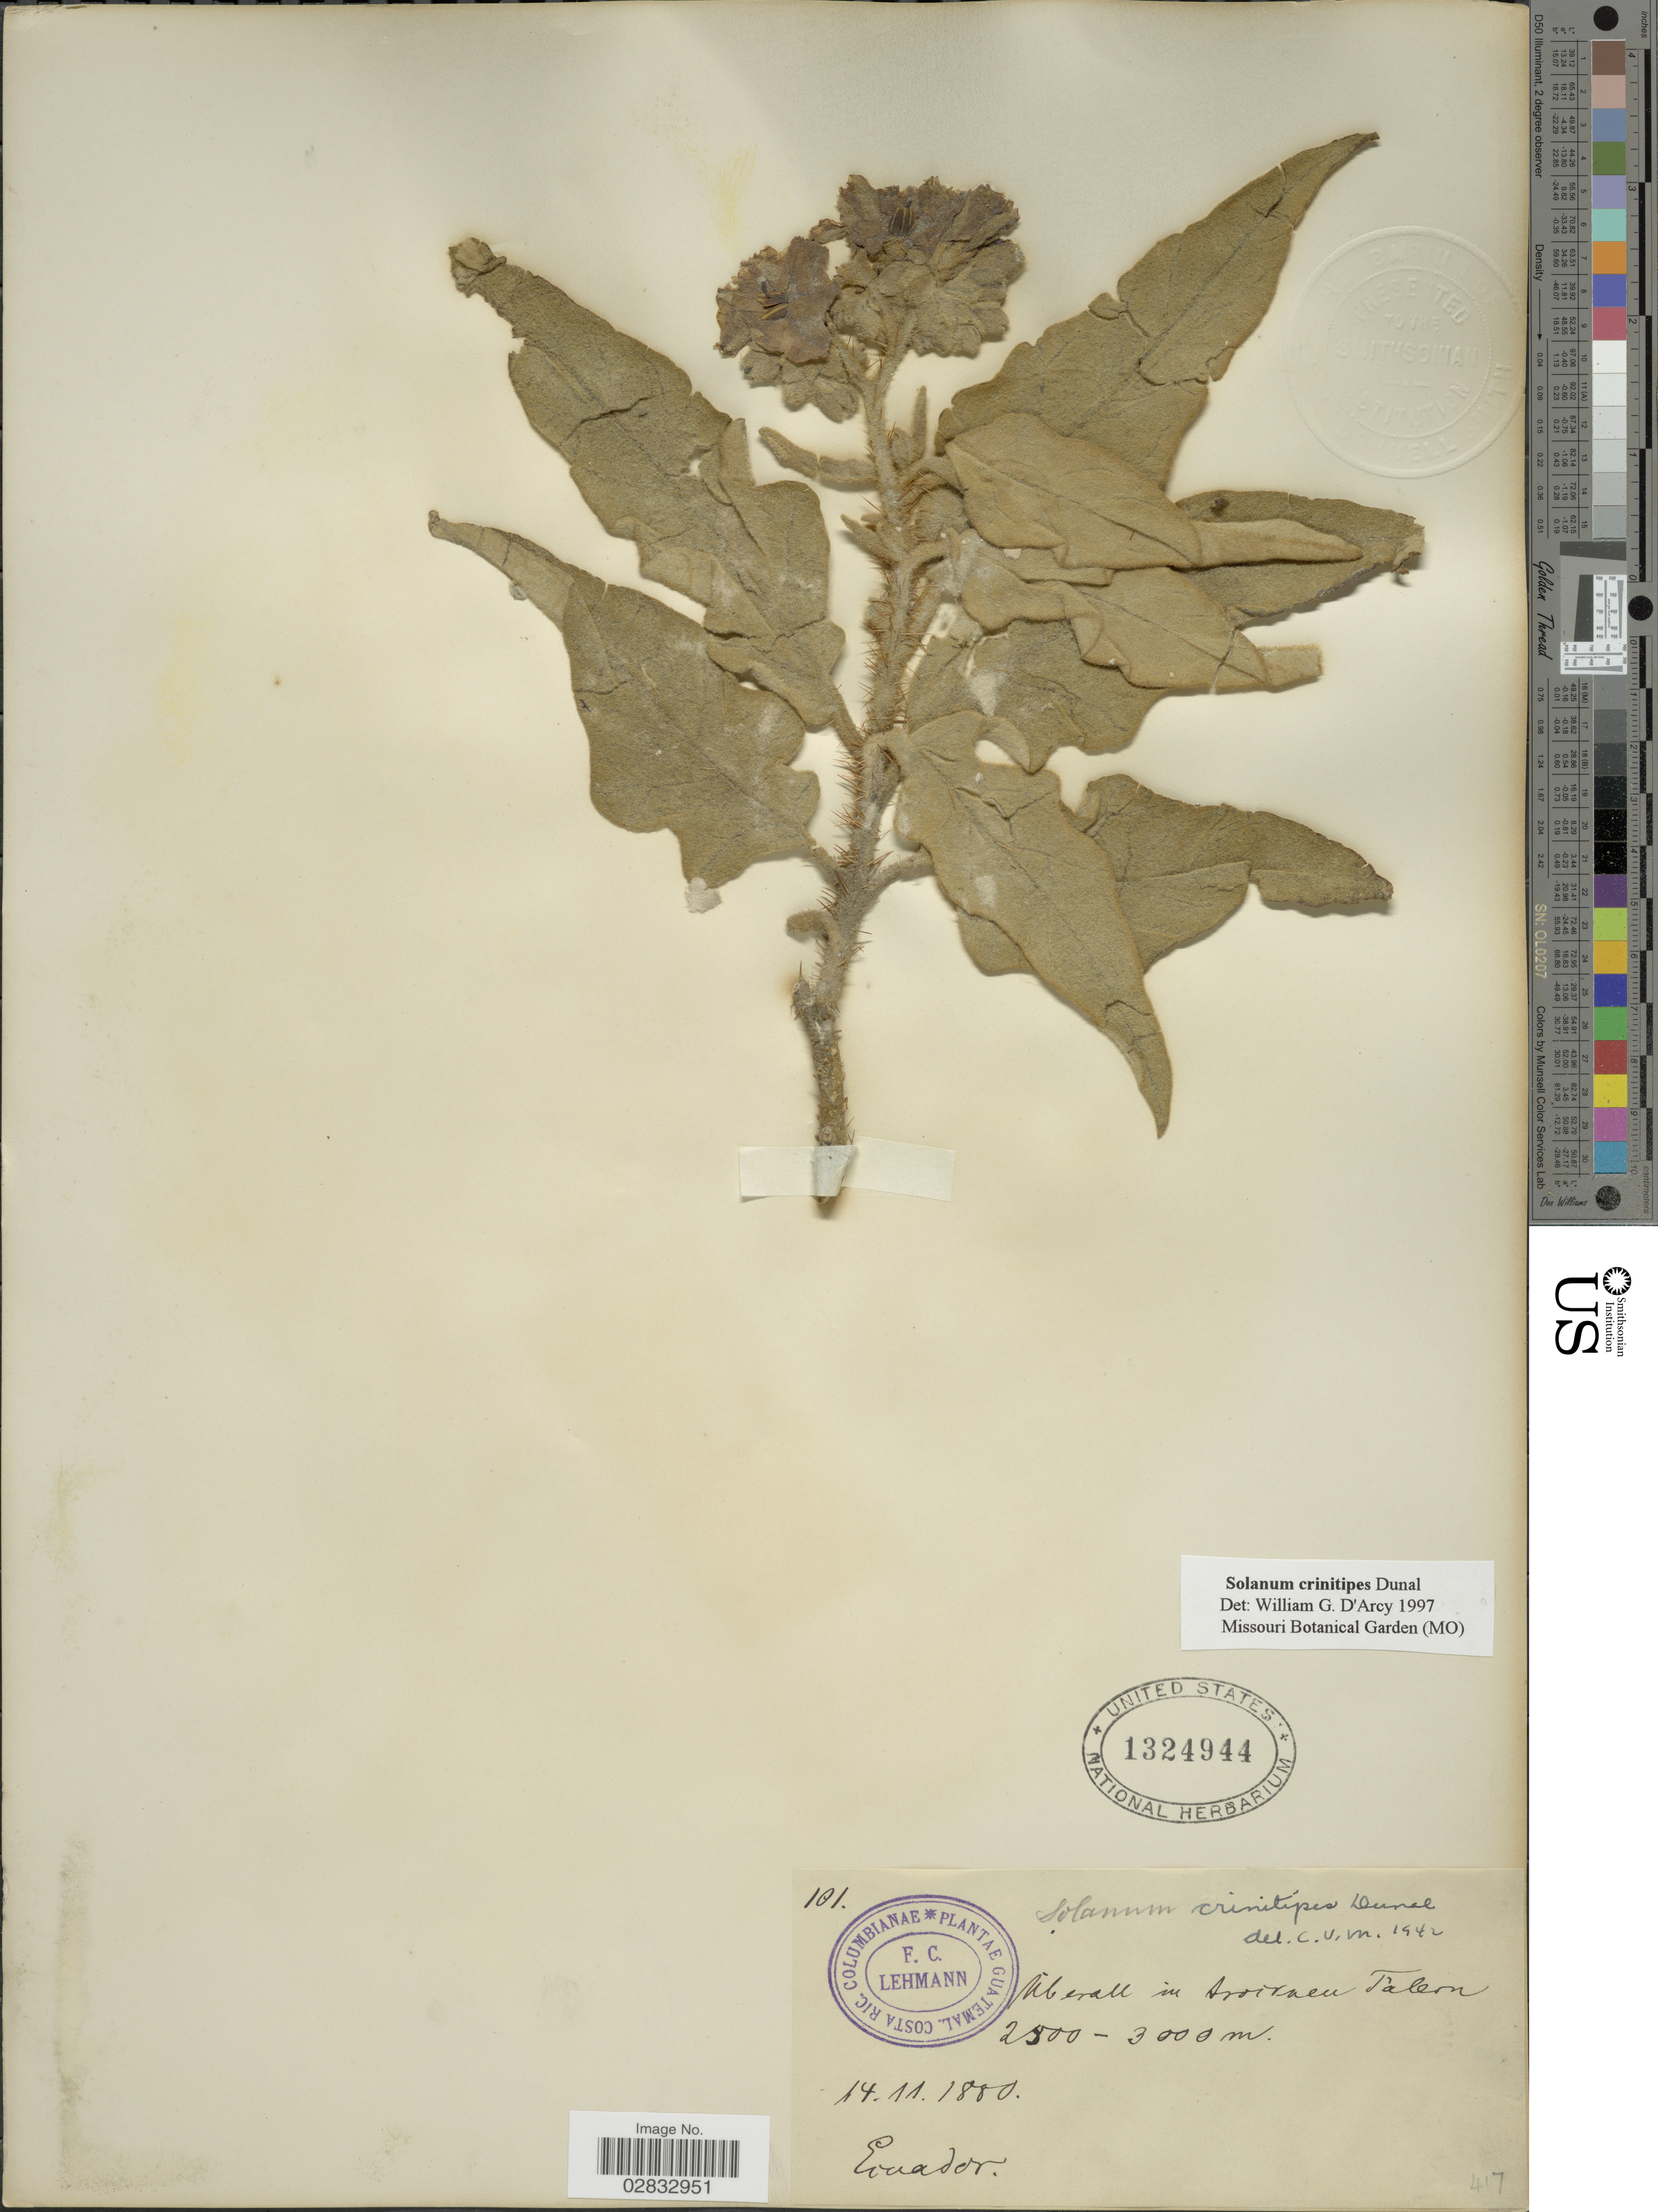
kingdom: Plantae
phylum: Tracheophyta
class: Magnoliopsida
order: Solanales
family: Solanaceae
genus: Solanum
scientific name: Solanum crinitipes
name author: Dunal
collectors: F. C. Lehmann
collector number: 101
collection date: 1880-11-14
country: Ecuador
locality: Uberall in Aroirnen Tulcan.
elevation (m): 2800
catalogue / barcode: US 1324944